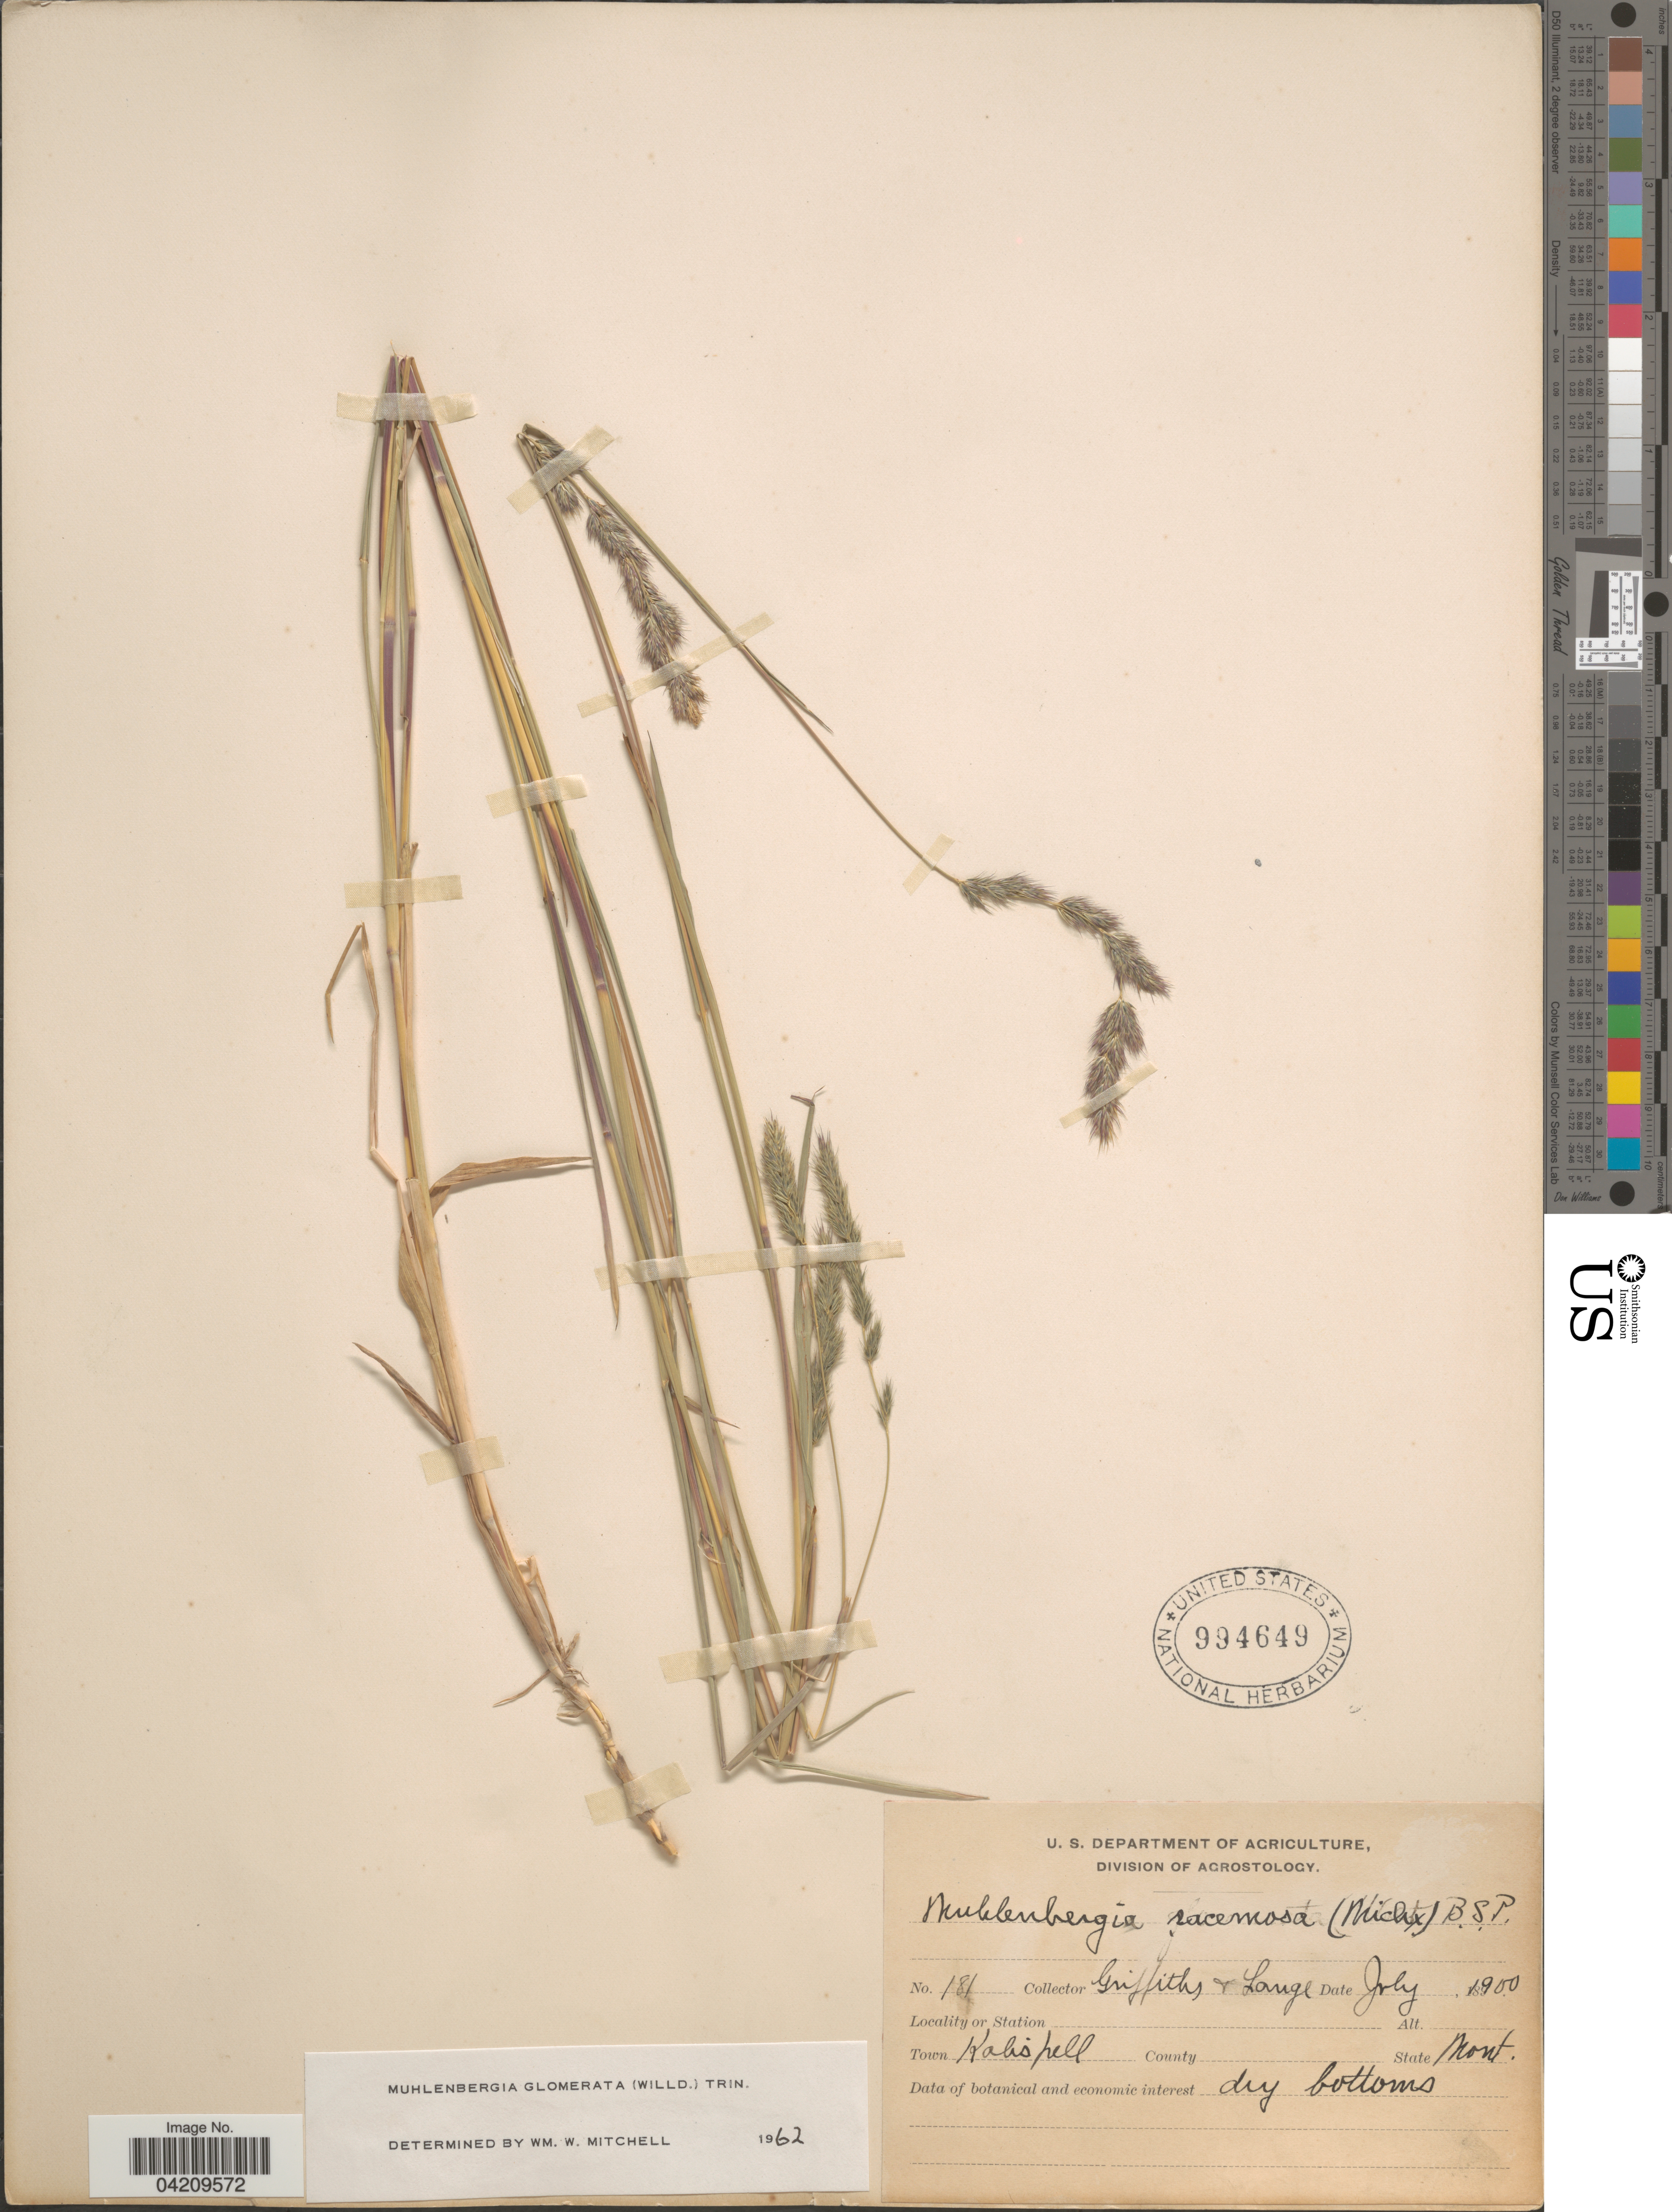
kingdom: Plantae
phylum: Tracheophyta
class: Liliopsida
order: Poales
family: Poaceae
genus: Muhlenbergia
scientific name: Muhlenbergia glomerata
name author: (Willd.) Trin.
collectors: -- Griffiths & -- Lange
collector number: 181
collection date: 1900-07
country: United States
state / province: Montana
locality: Town Kalispell.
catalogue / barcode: US 994649